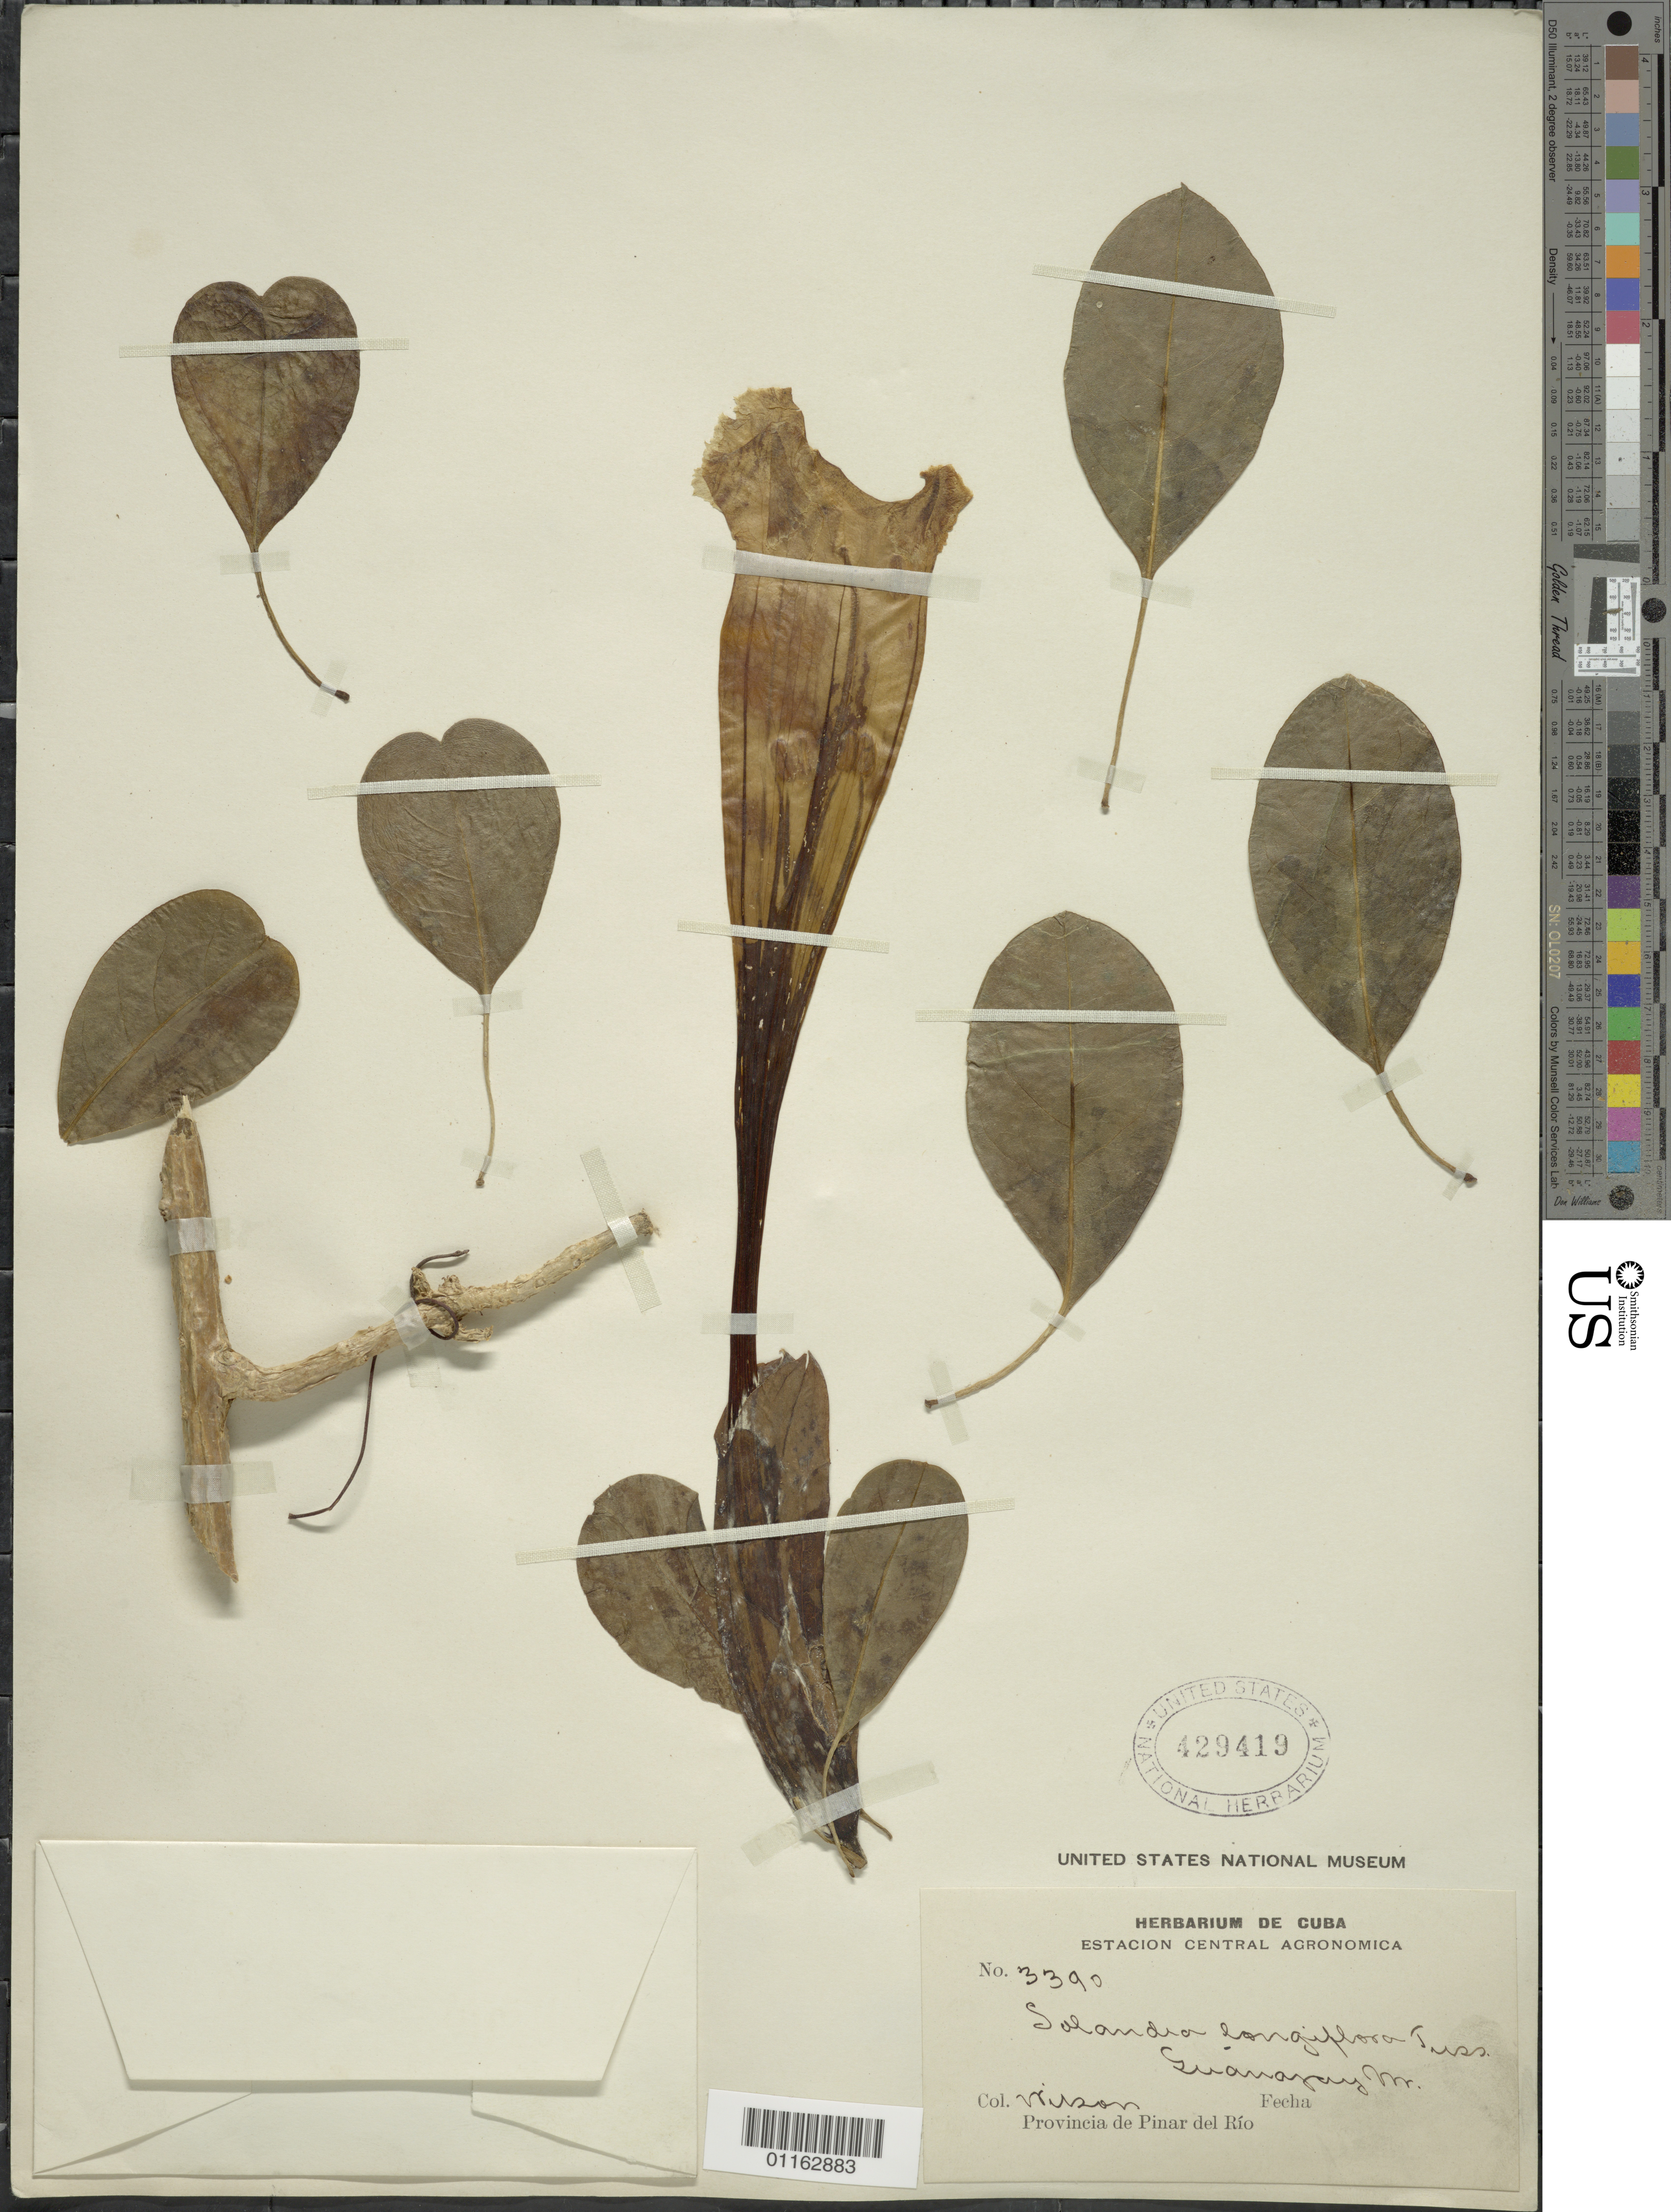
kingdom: Plantae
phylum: Tracheophyta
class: Magnoliopsida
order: Solanales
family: Solanaceae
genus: Solandra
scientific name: Solandra longiflora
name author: Tussac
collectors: -- Wilson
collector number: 3390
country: Cuba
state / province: Pinar del Rio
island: Cuba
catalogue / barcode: US 429419